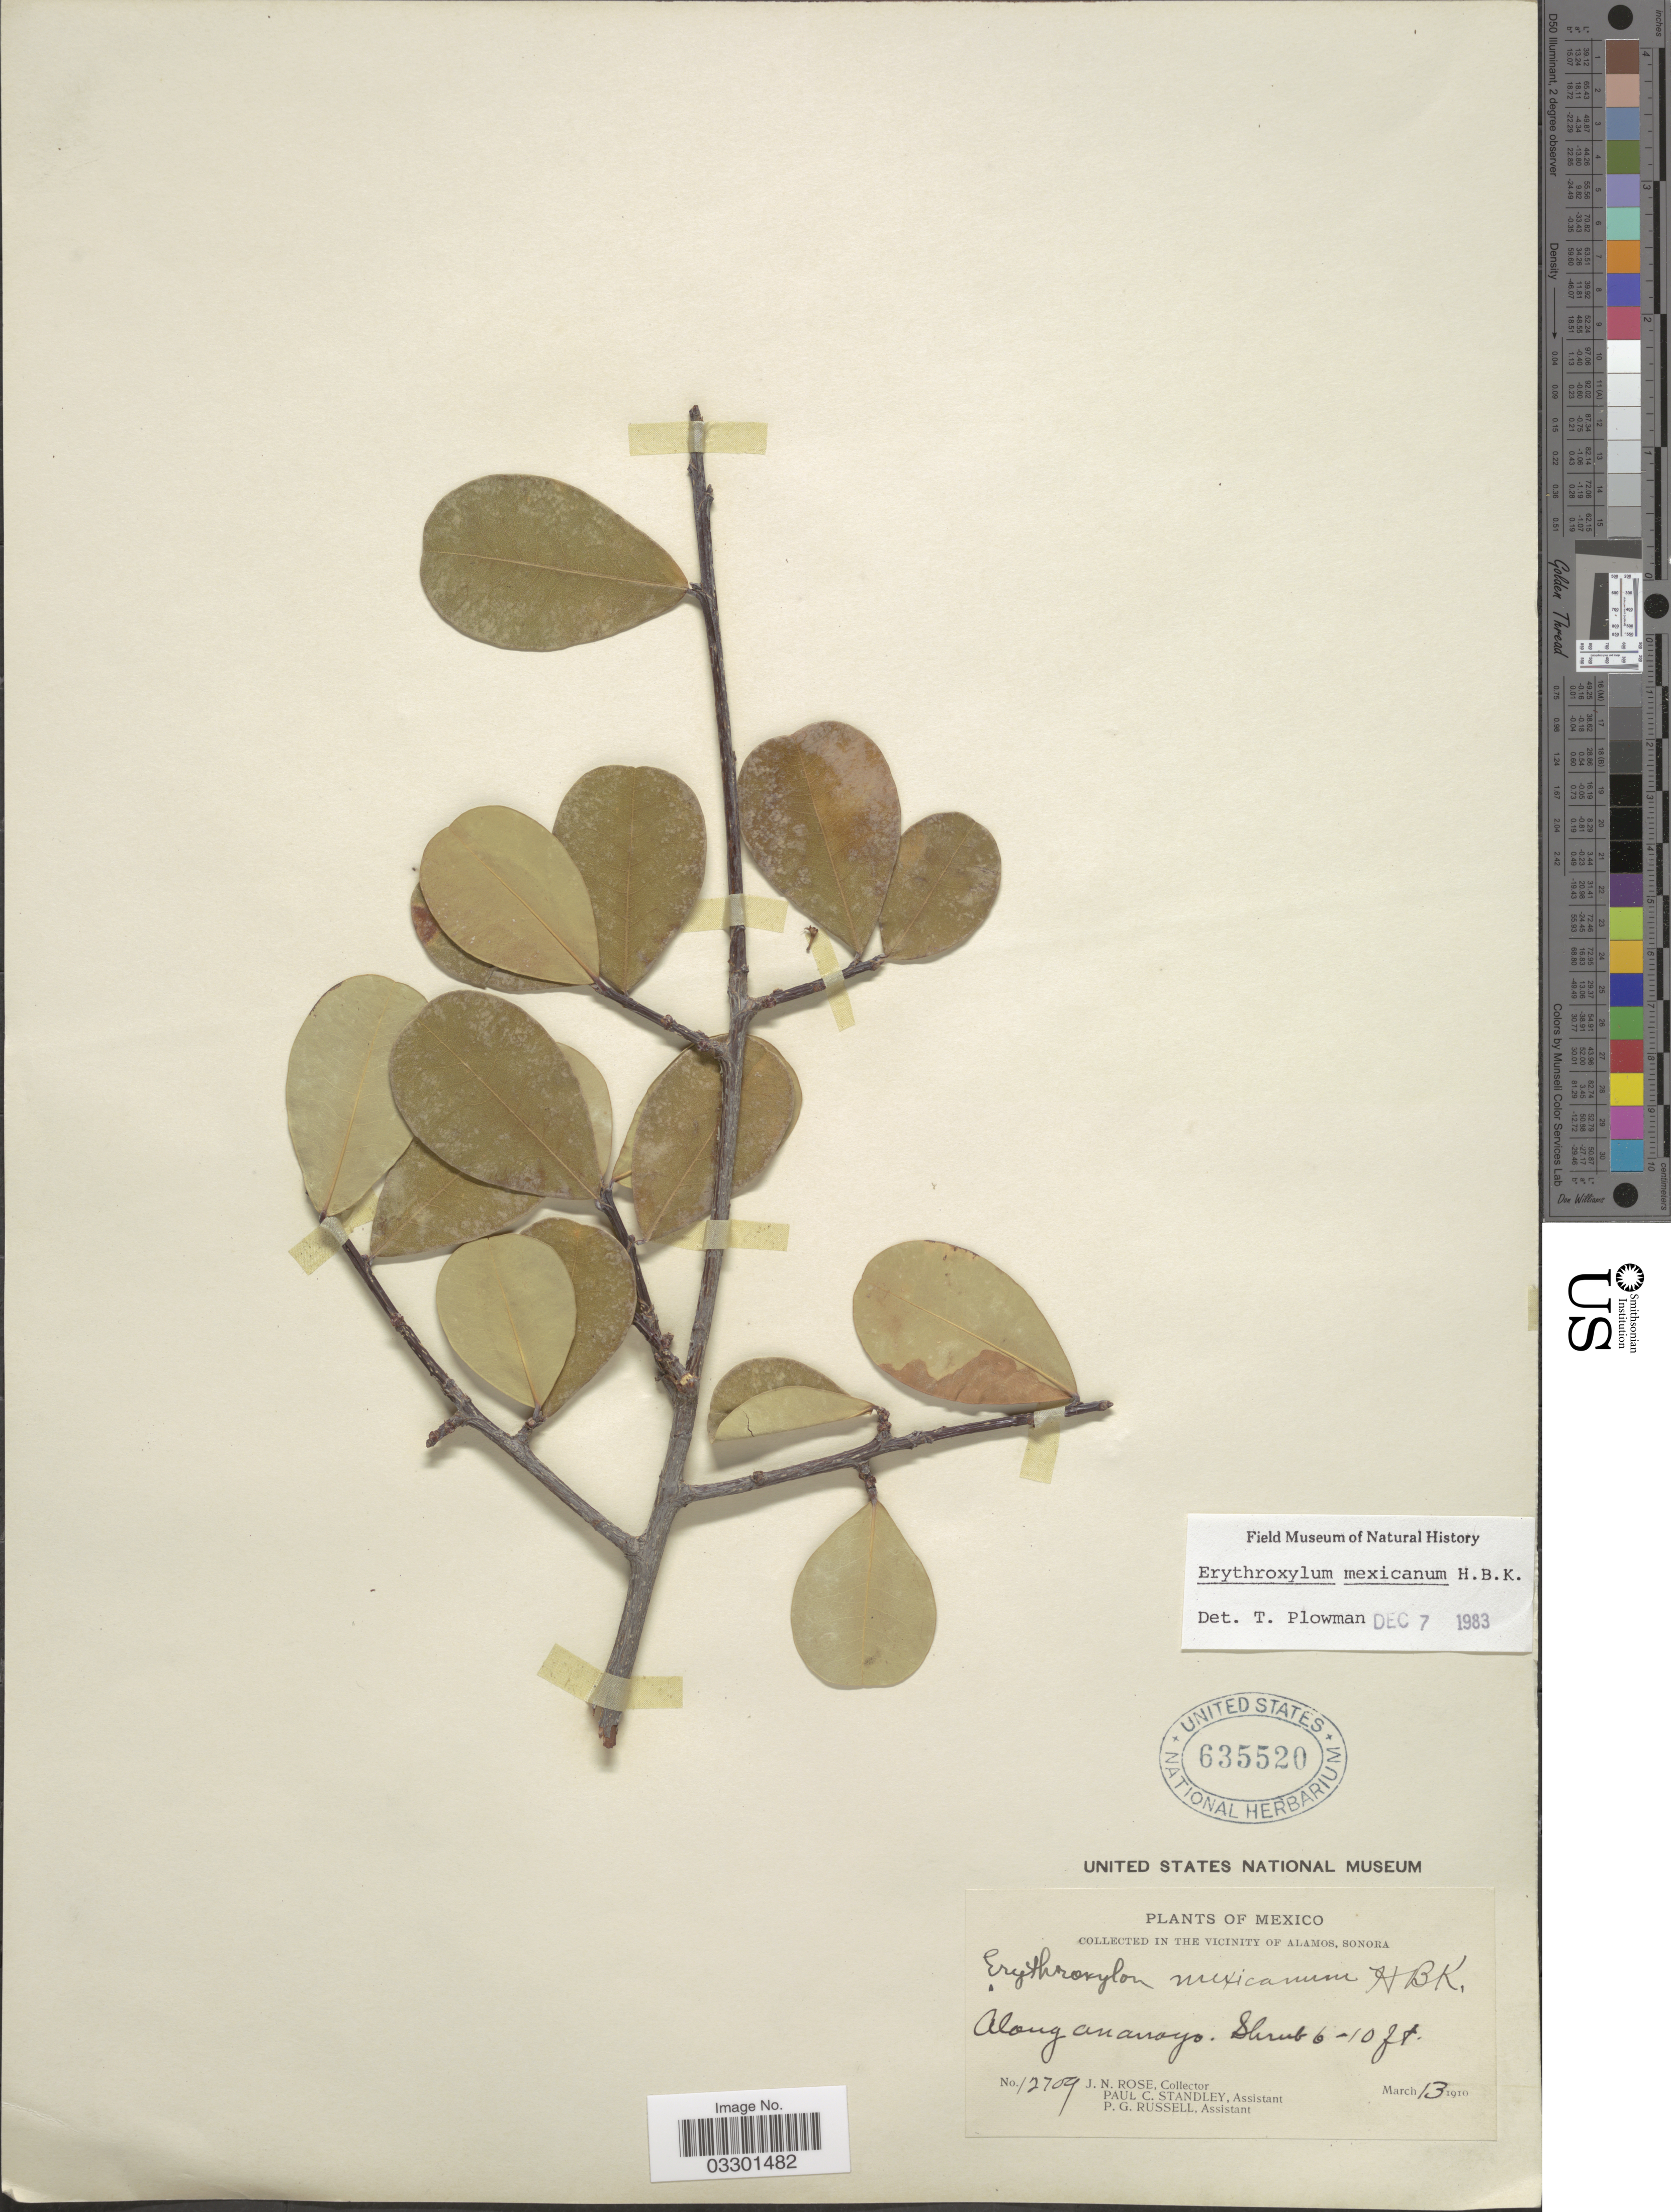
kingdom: Plantae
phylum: Tracheophyta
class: Magnoliopsida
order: Malpighiales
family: Erythroxylaceae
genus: Erythroxylum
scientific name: Erythroxylum mexicanum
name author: Kunth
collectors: J. N. Rose, P. C. Standley & P. G. Russell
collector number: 12709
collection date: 1910-03-13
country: Mexico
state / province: Sonora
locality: In the Vicinity of Alamos. Along ananoyo.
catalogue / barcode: US 635520